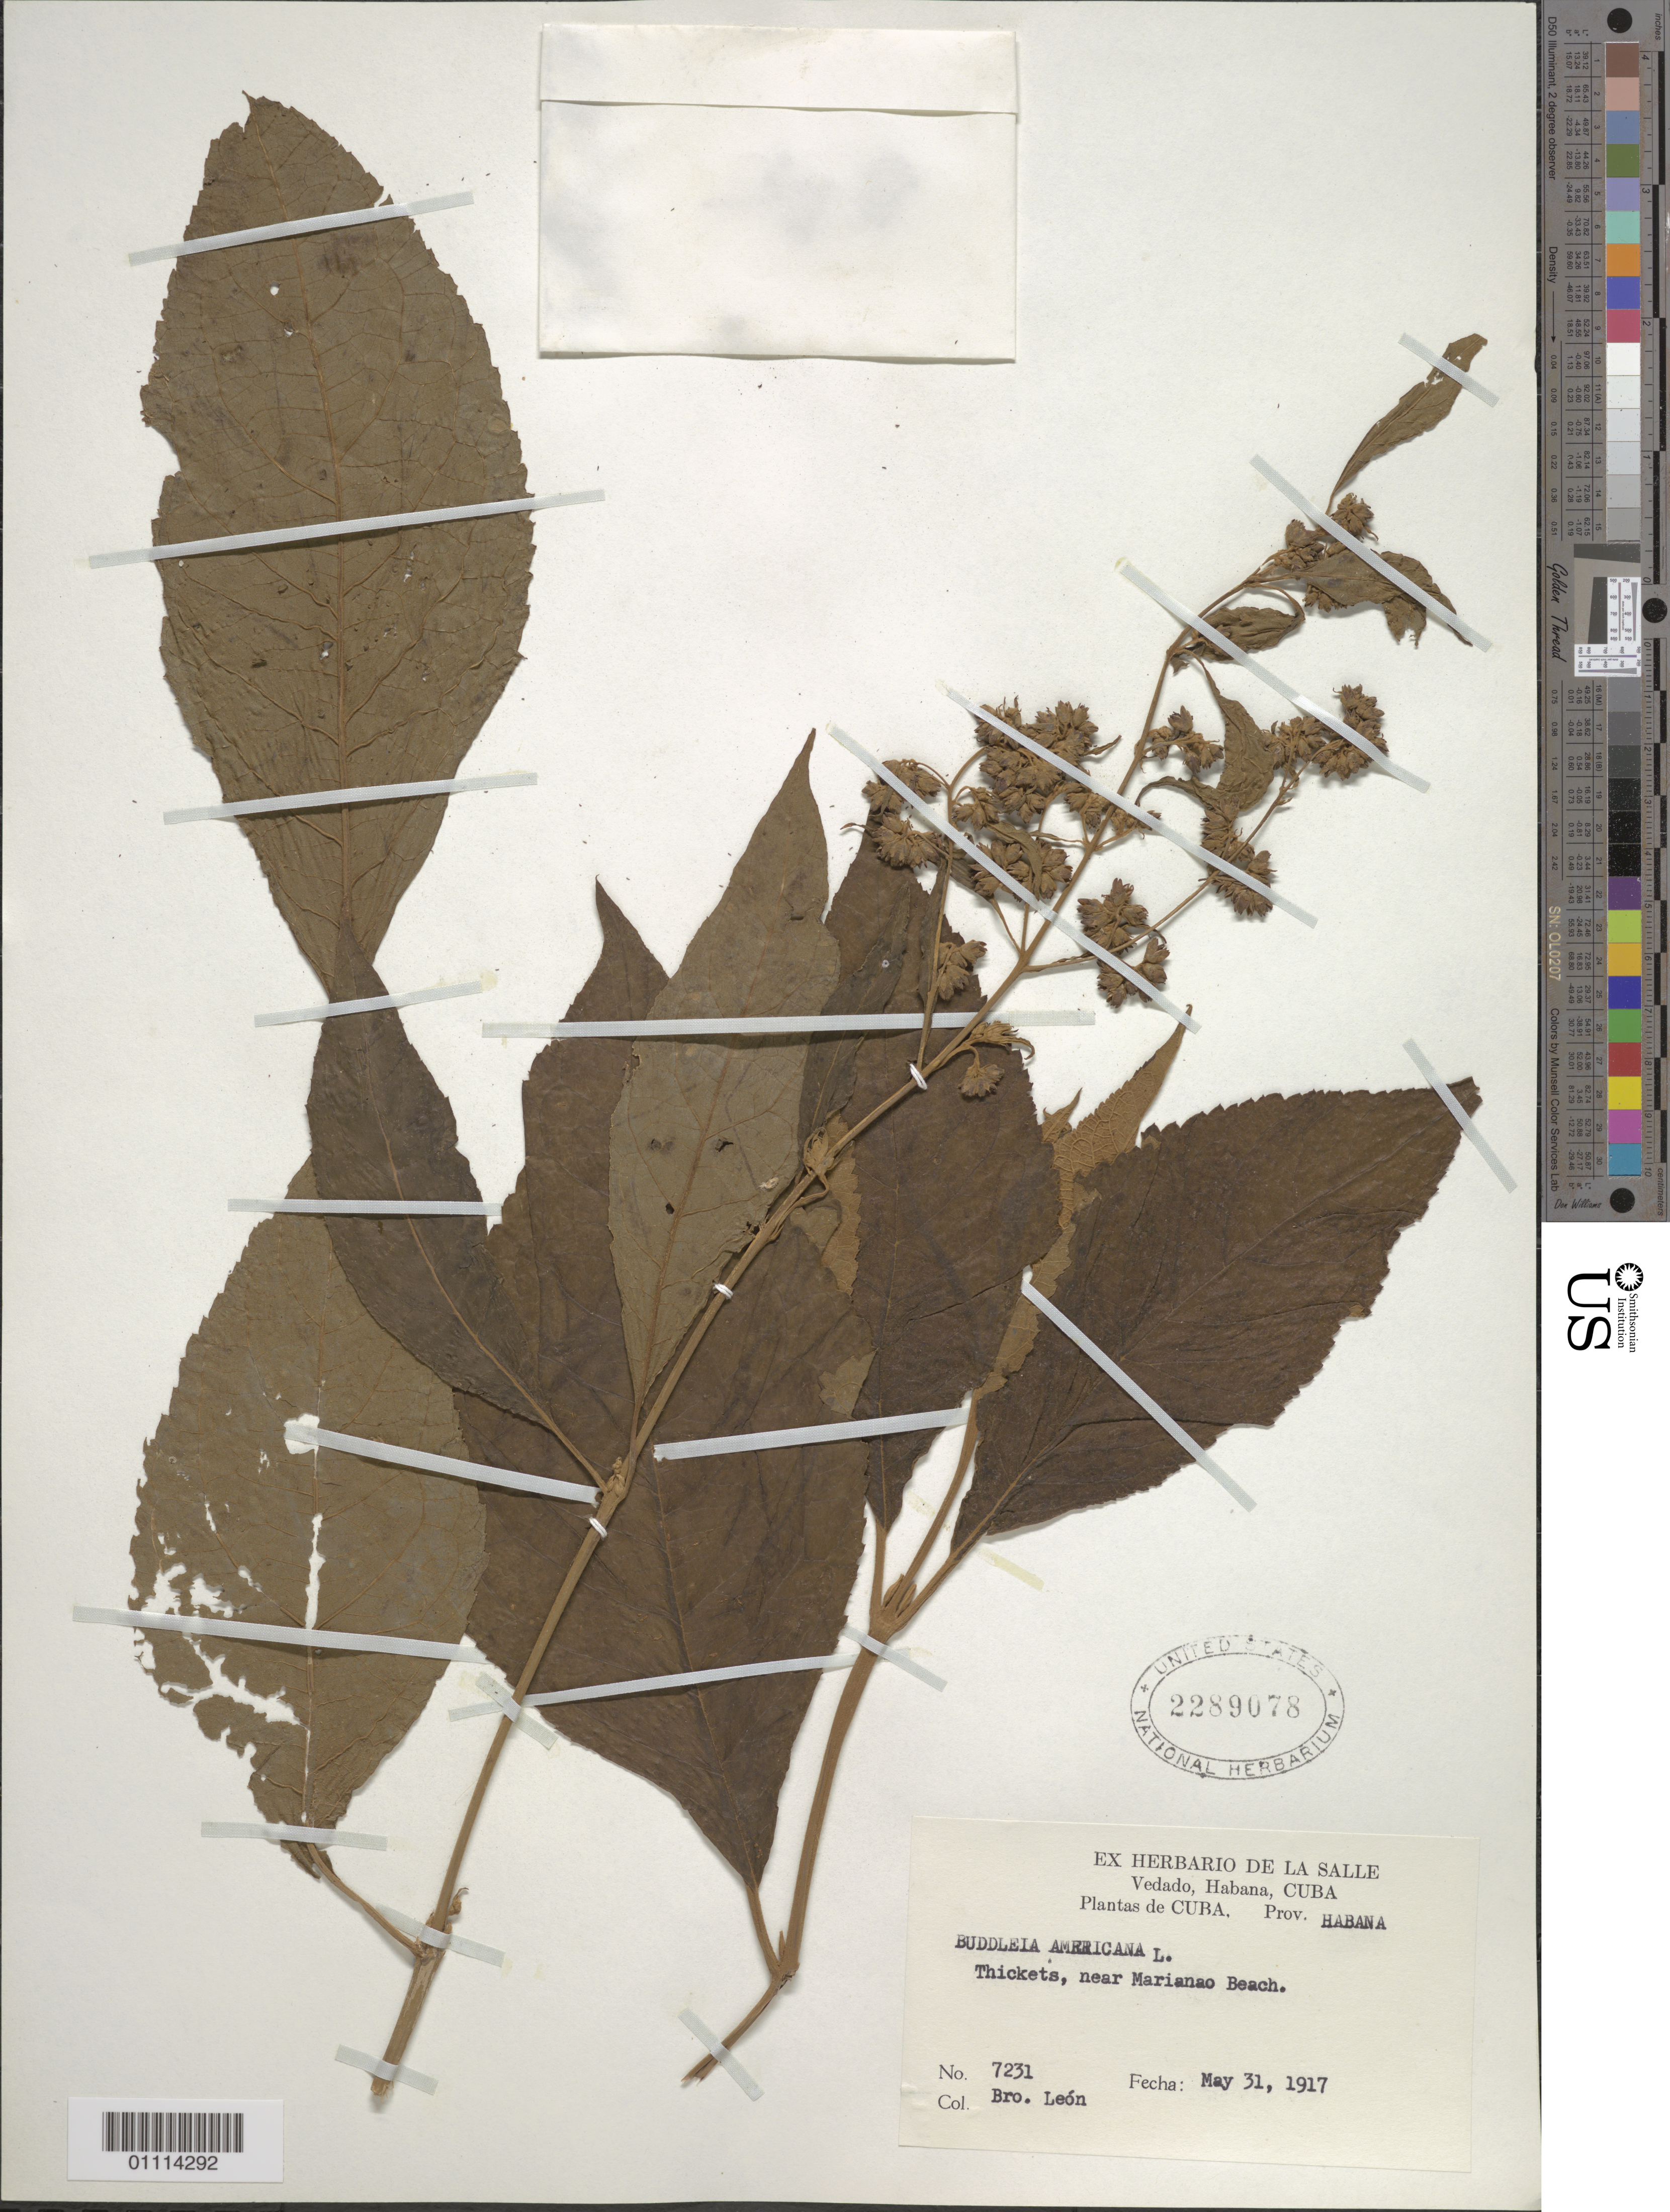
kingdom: Plantae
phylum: Tracheophyta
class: Magnoliopsida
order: Lamiales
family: Scrophulariaceae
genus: Buddleja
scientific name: Buddleja americana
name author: L.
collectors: Bro. León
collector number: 7231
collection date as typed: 31 May 1917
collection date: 1917-05-31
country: Cuba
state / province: La Habana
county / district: Municipio Playa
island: Cuba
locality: Marianao Beach (near)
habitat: Thickets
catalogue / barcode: US 2289078